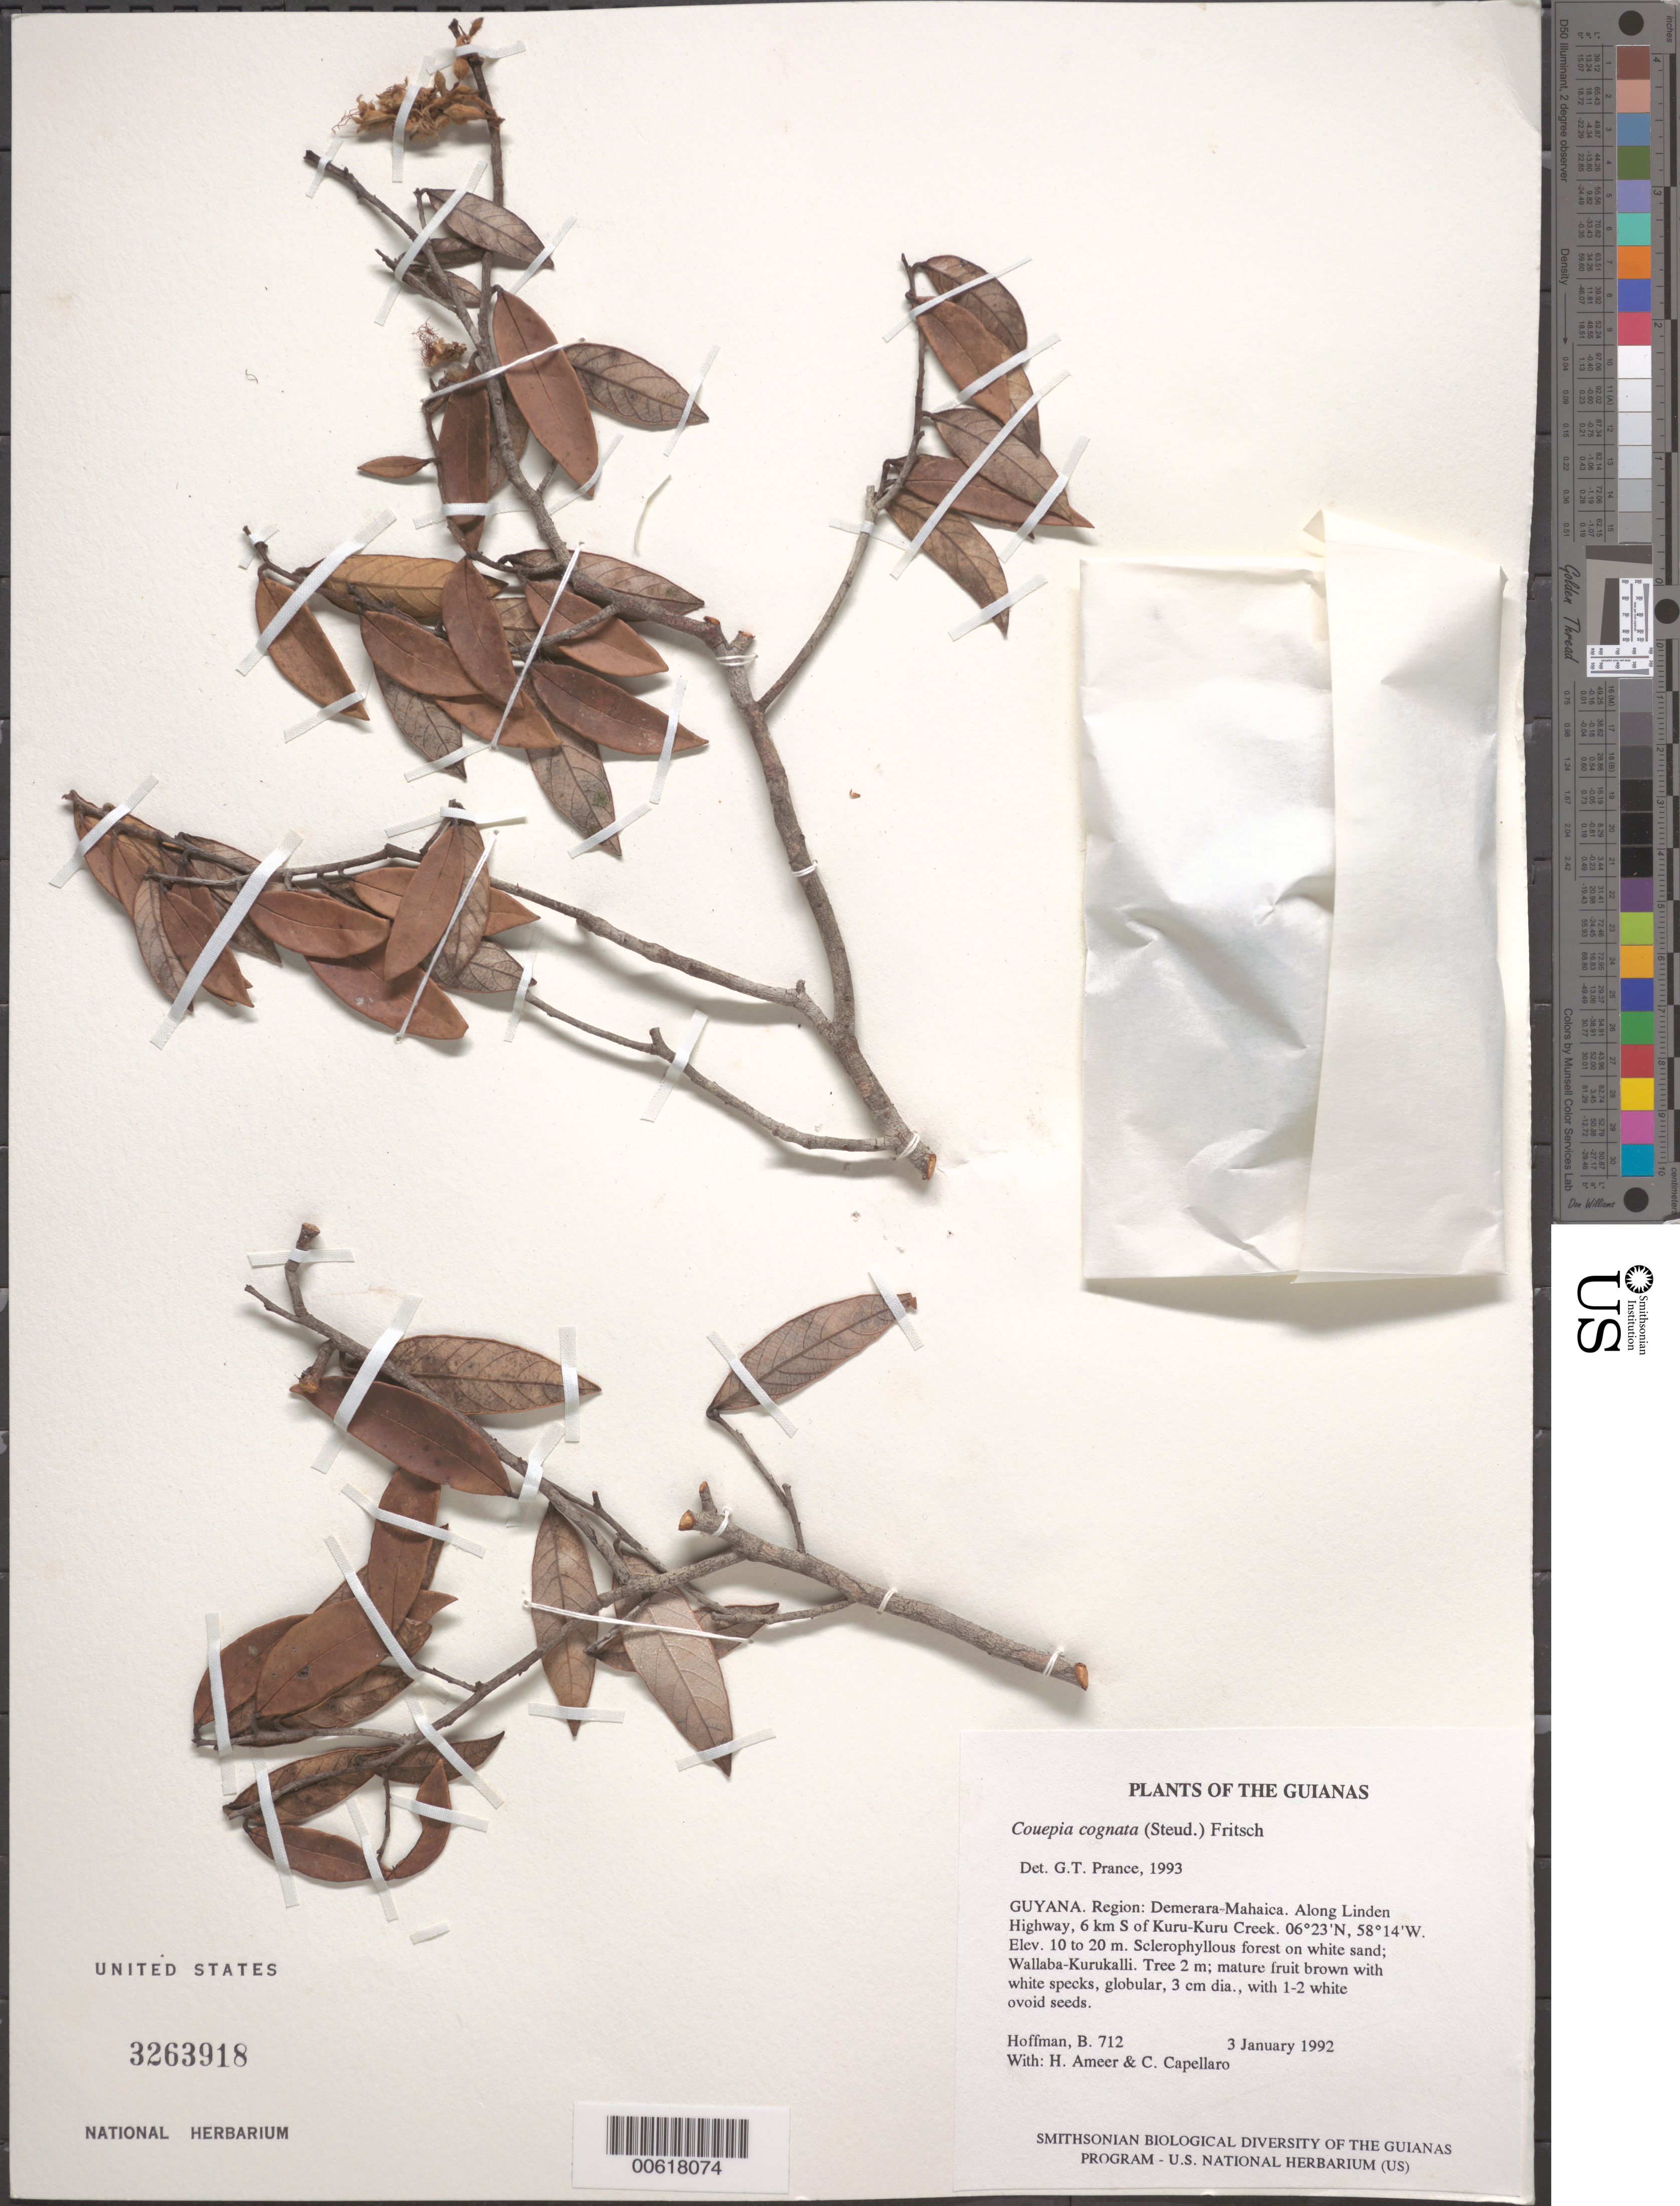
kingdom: Plantae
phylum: Tracheophyta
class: Magnoliopsida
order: Malpighiales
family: Chrysobalanaceae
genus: Gaulettia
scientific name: Gaulettia cognata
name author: (Steud.) Sothers & Prance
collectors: B. Hoffman, H. Ameer & C. Capellaro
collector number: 712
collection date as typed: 3 January 1992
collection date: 1992-01-03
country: Guyana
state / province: Demerara-Mahaica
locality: Along Linden Highway, 6 km S of Kuru-Kuru Creek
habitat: Sclerophyllous forest on white sand; Wallaba-Kurukalli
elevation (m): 10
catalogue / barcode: US 3263918